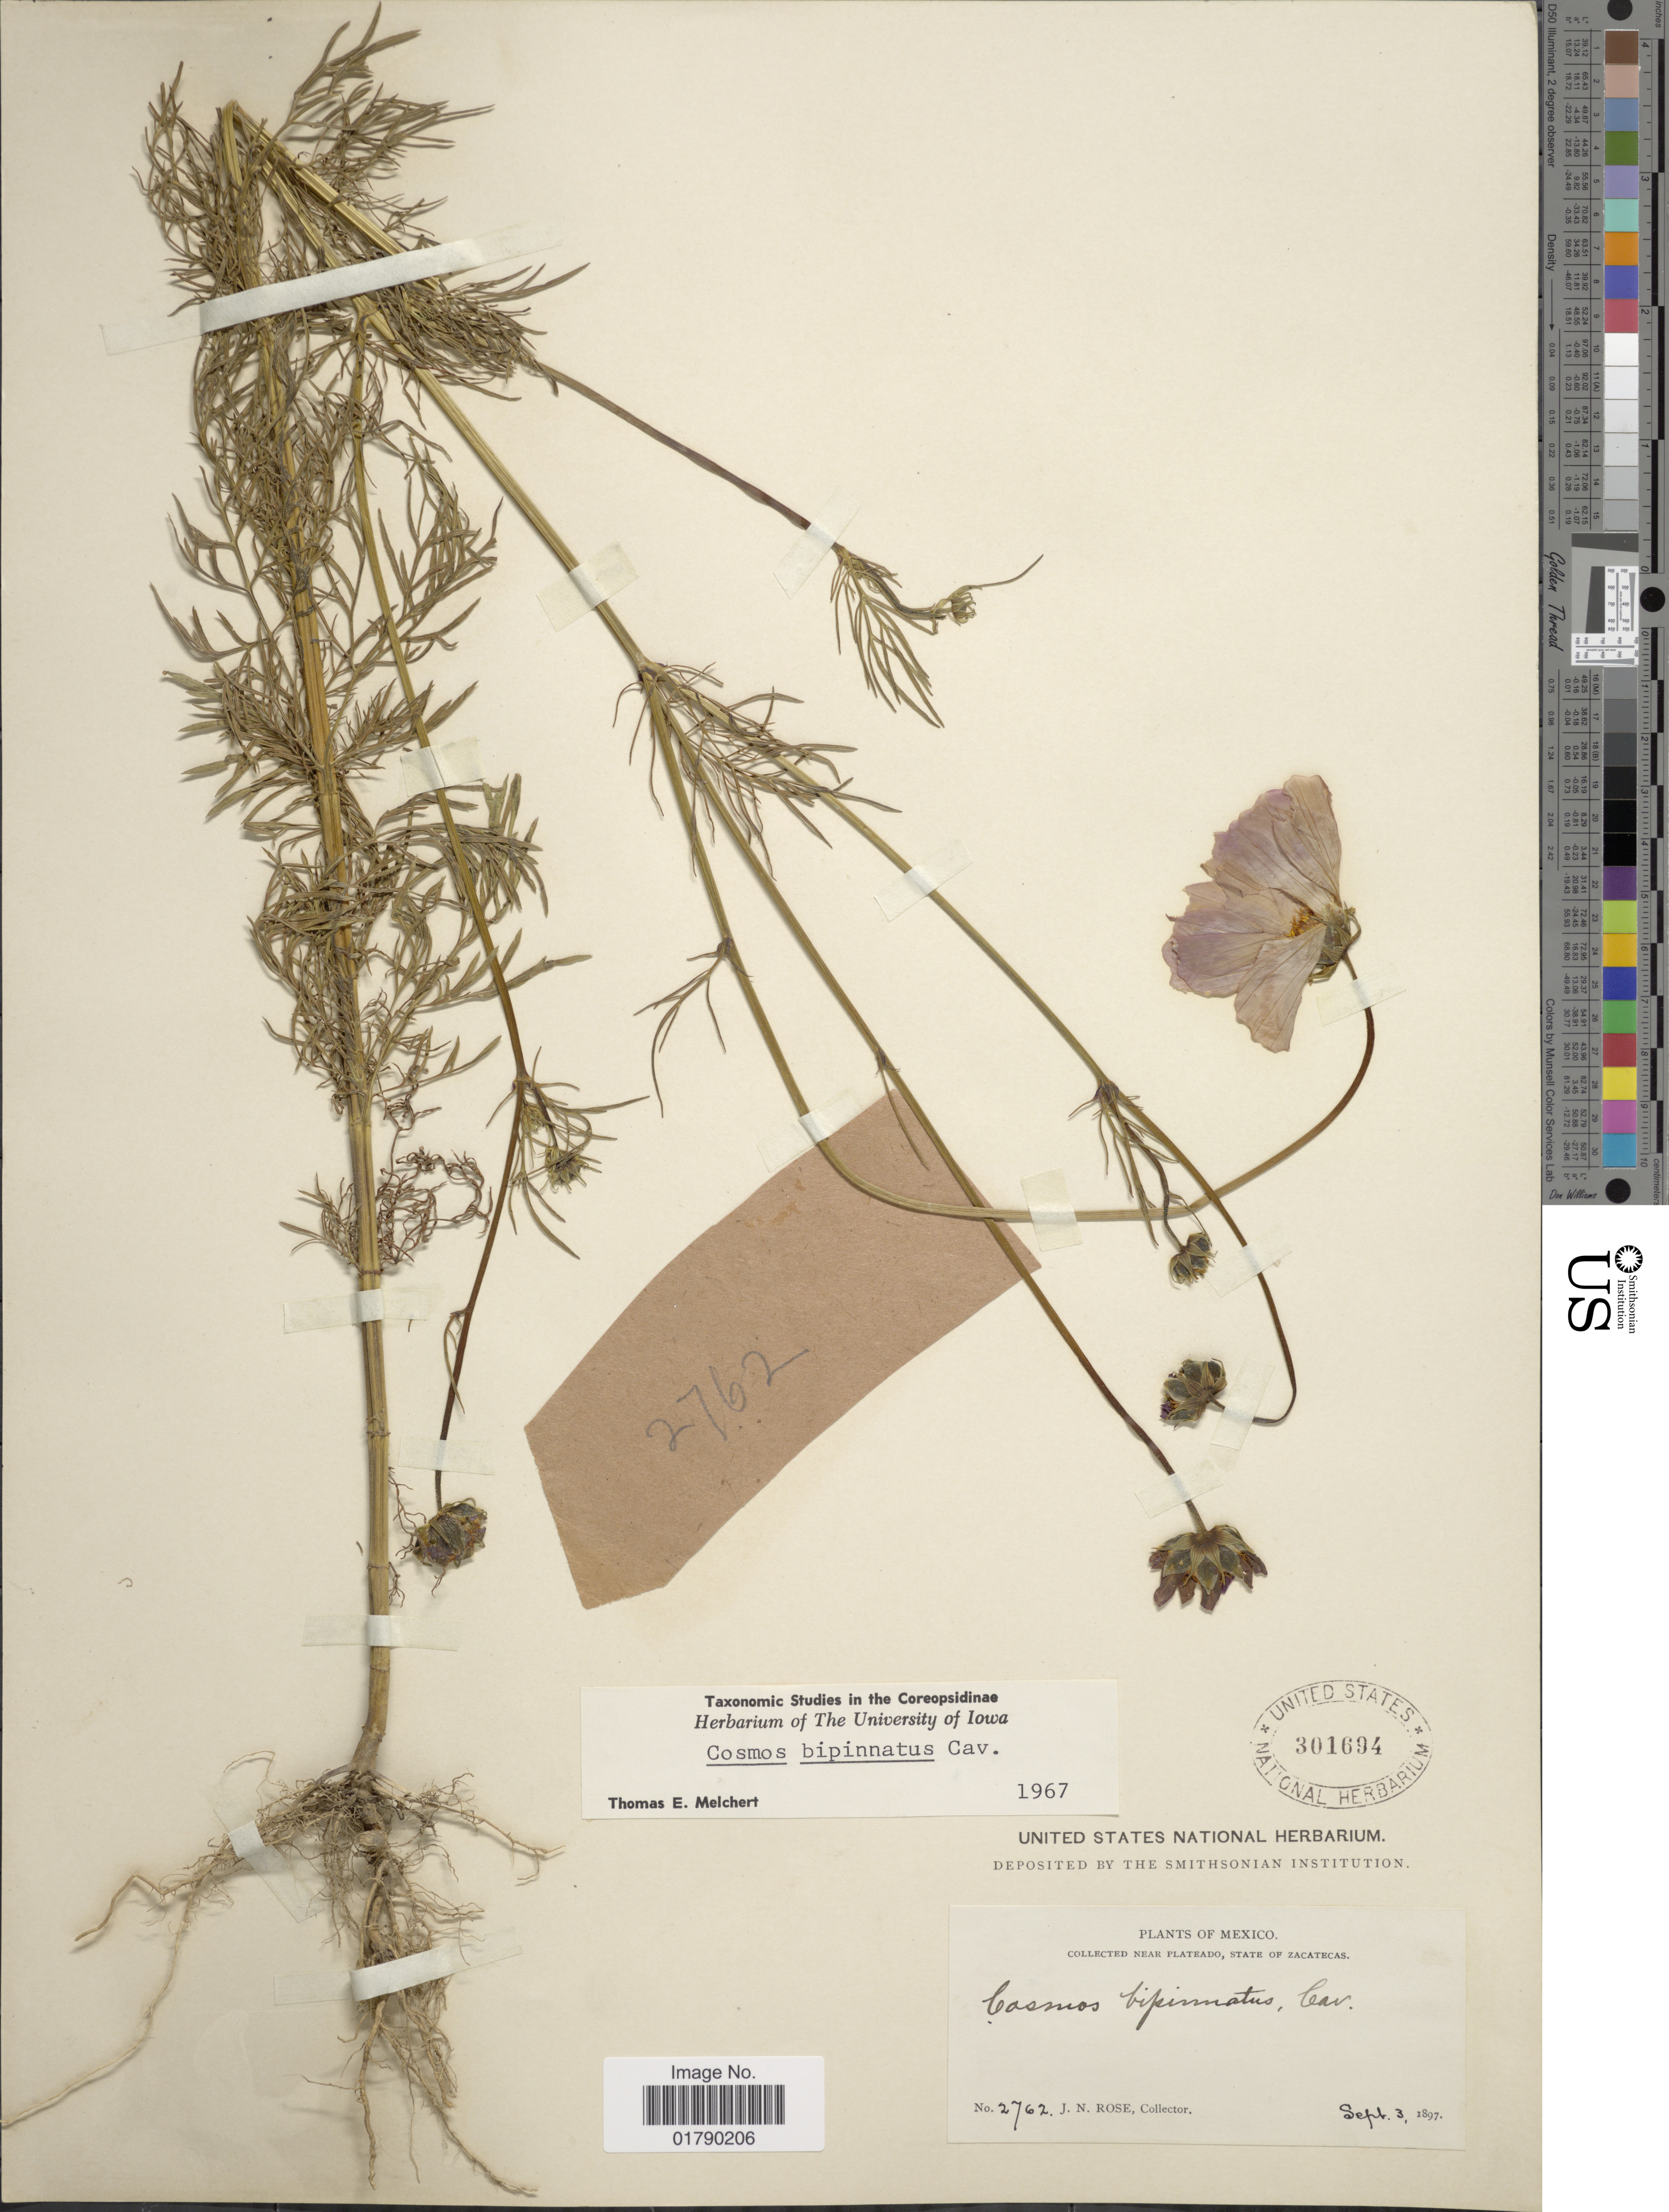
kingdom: Plantae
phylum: Tracheophyta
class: Magnoliopsida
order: Asterales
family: Asteraceae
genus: Cosmos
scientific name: Cosmos bipinnatus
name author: Cav.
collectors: J. N. Rose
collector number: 2762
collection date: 1897-09-03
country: Mexico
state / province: Zacatecas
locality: Near Plateado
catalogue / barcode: US 301694